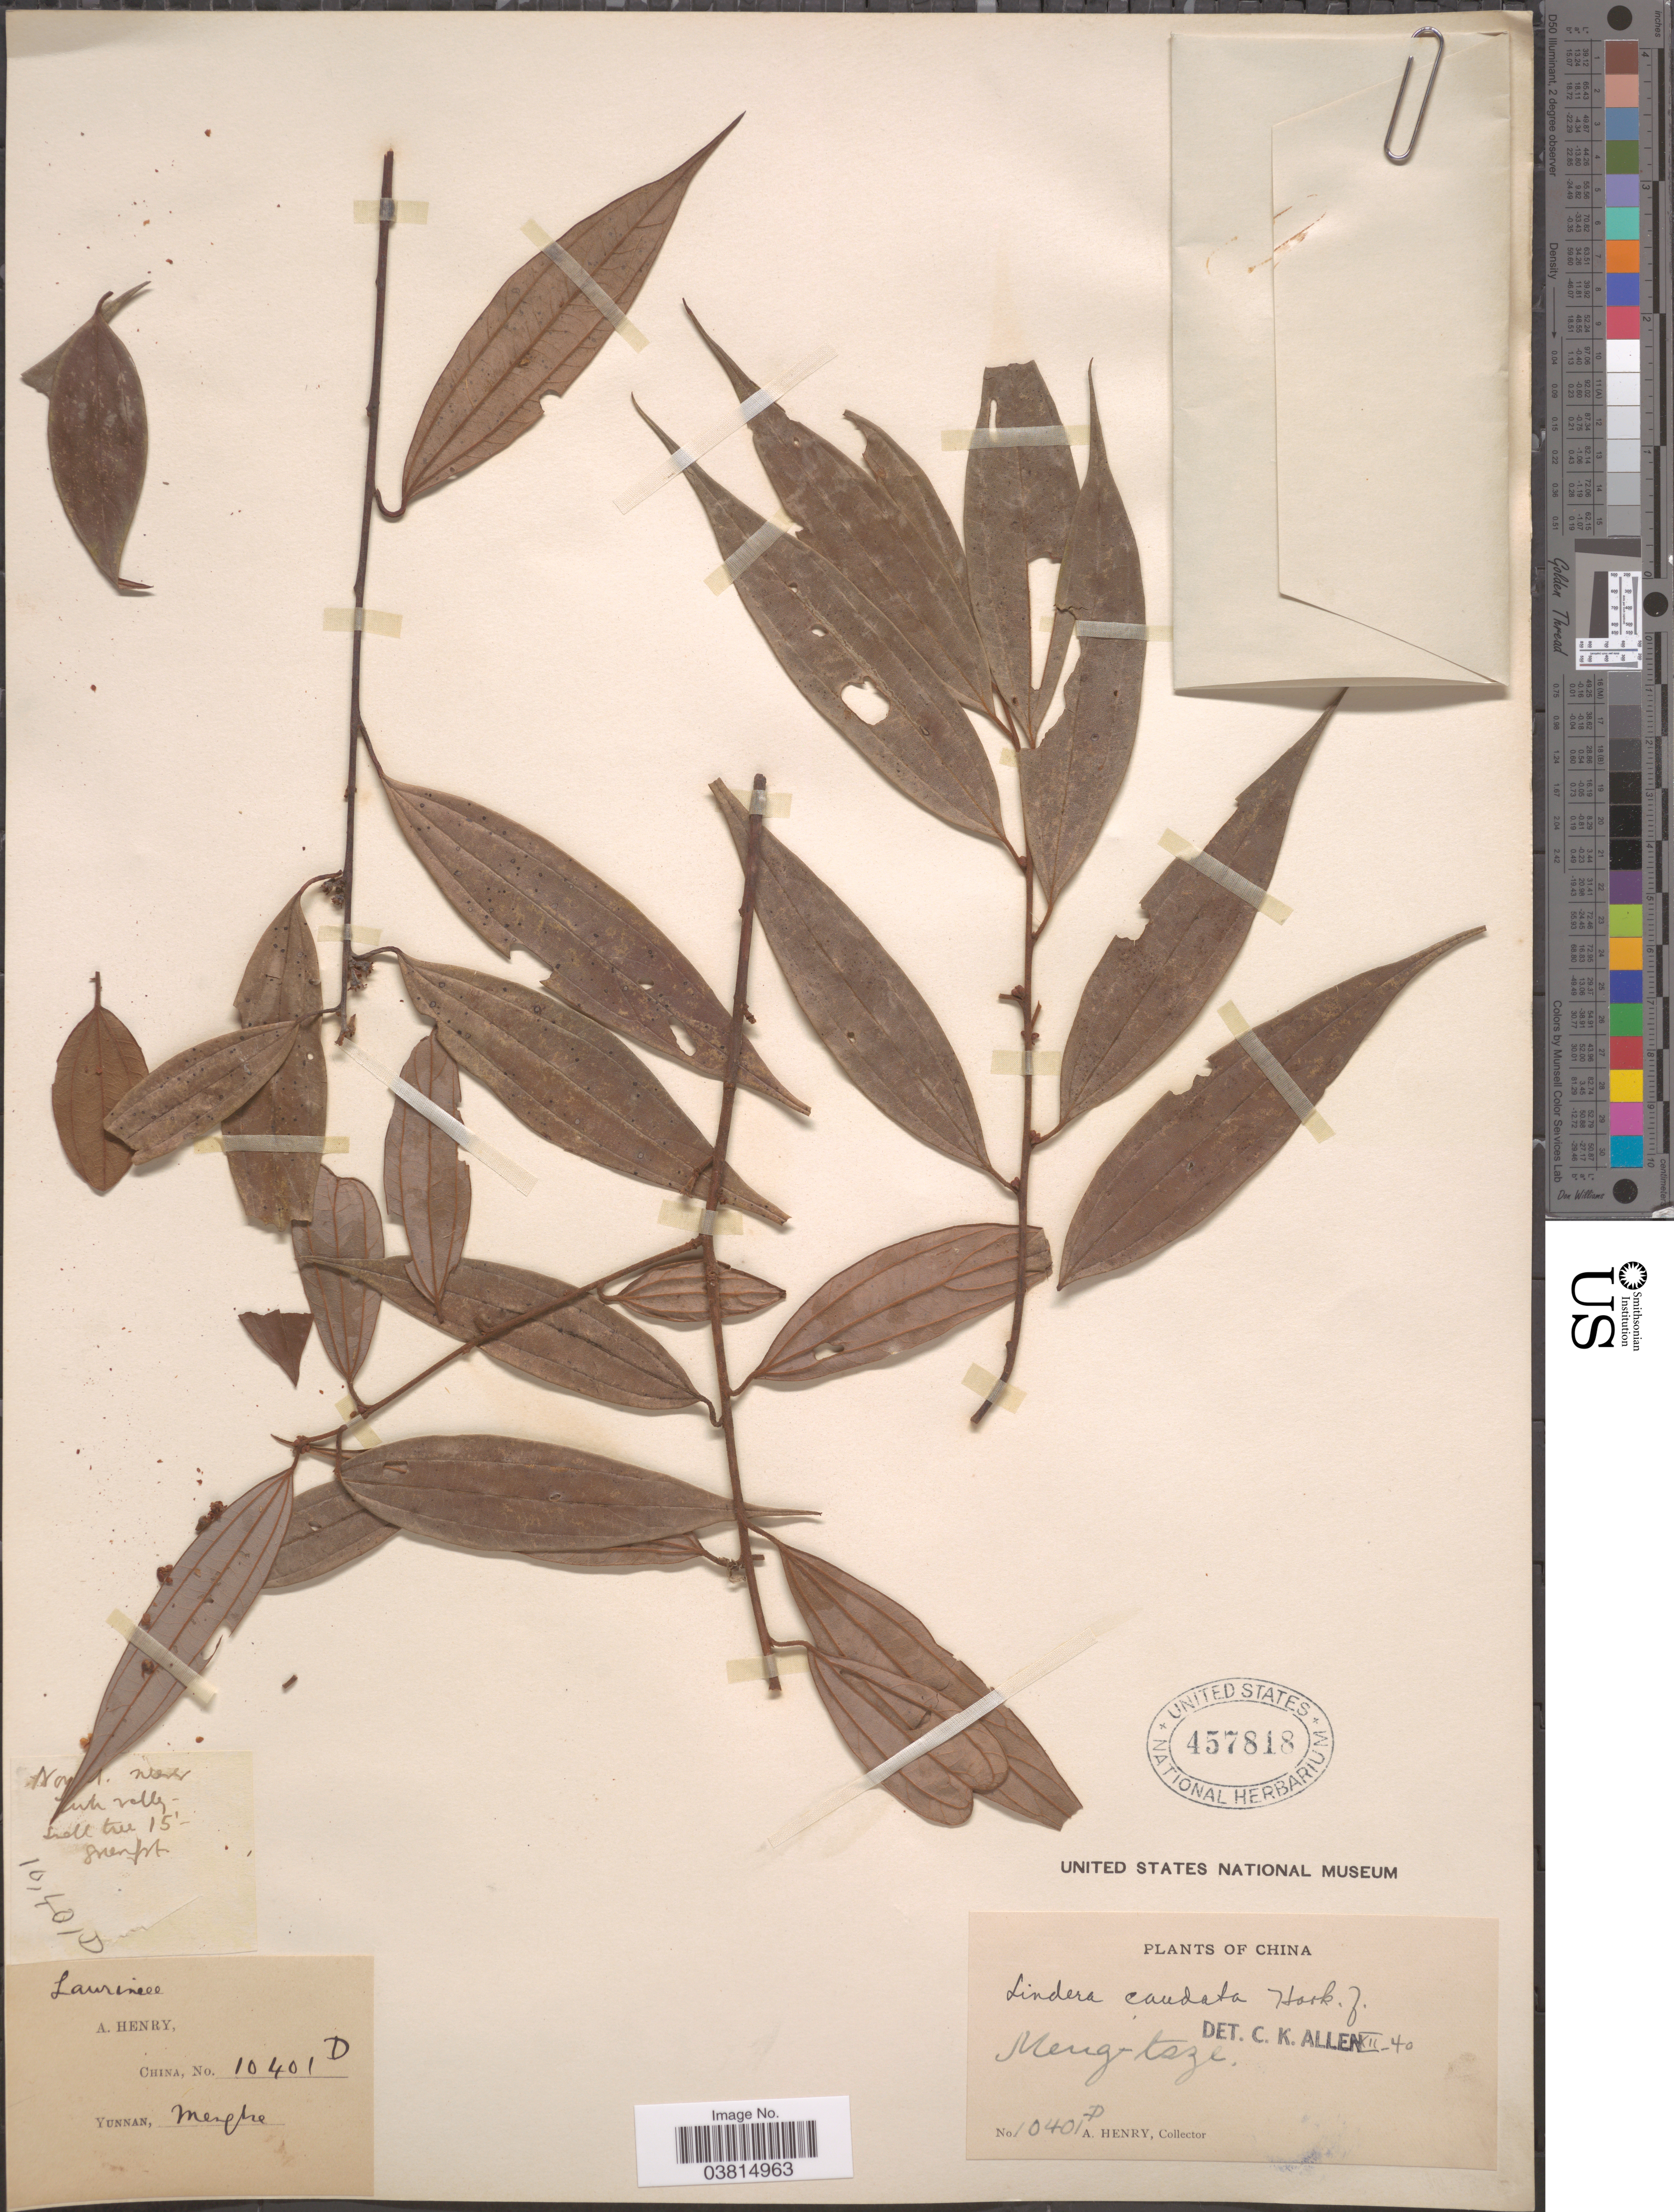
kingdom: Plantae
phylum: Tracheophyta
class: Magnoliopsida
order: Laurales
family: Lauraceae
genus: Lindera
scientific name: Lindera caudata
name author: (Nees) Hook. f.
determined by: Allen, C. K.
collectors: A. Henry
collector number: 10401 D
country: China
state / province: Yunnan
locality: Meng-tsze.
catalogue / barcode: US 457818